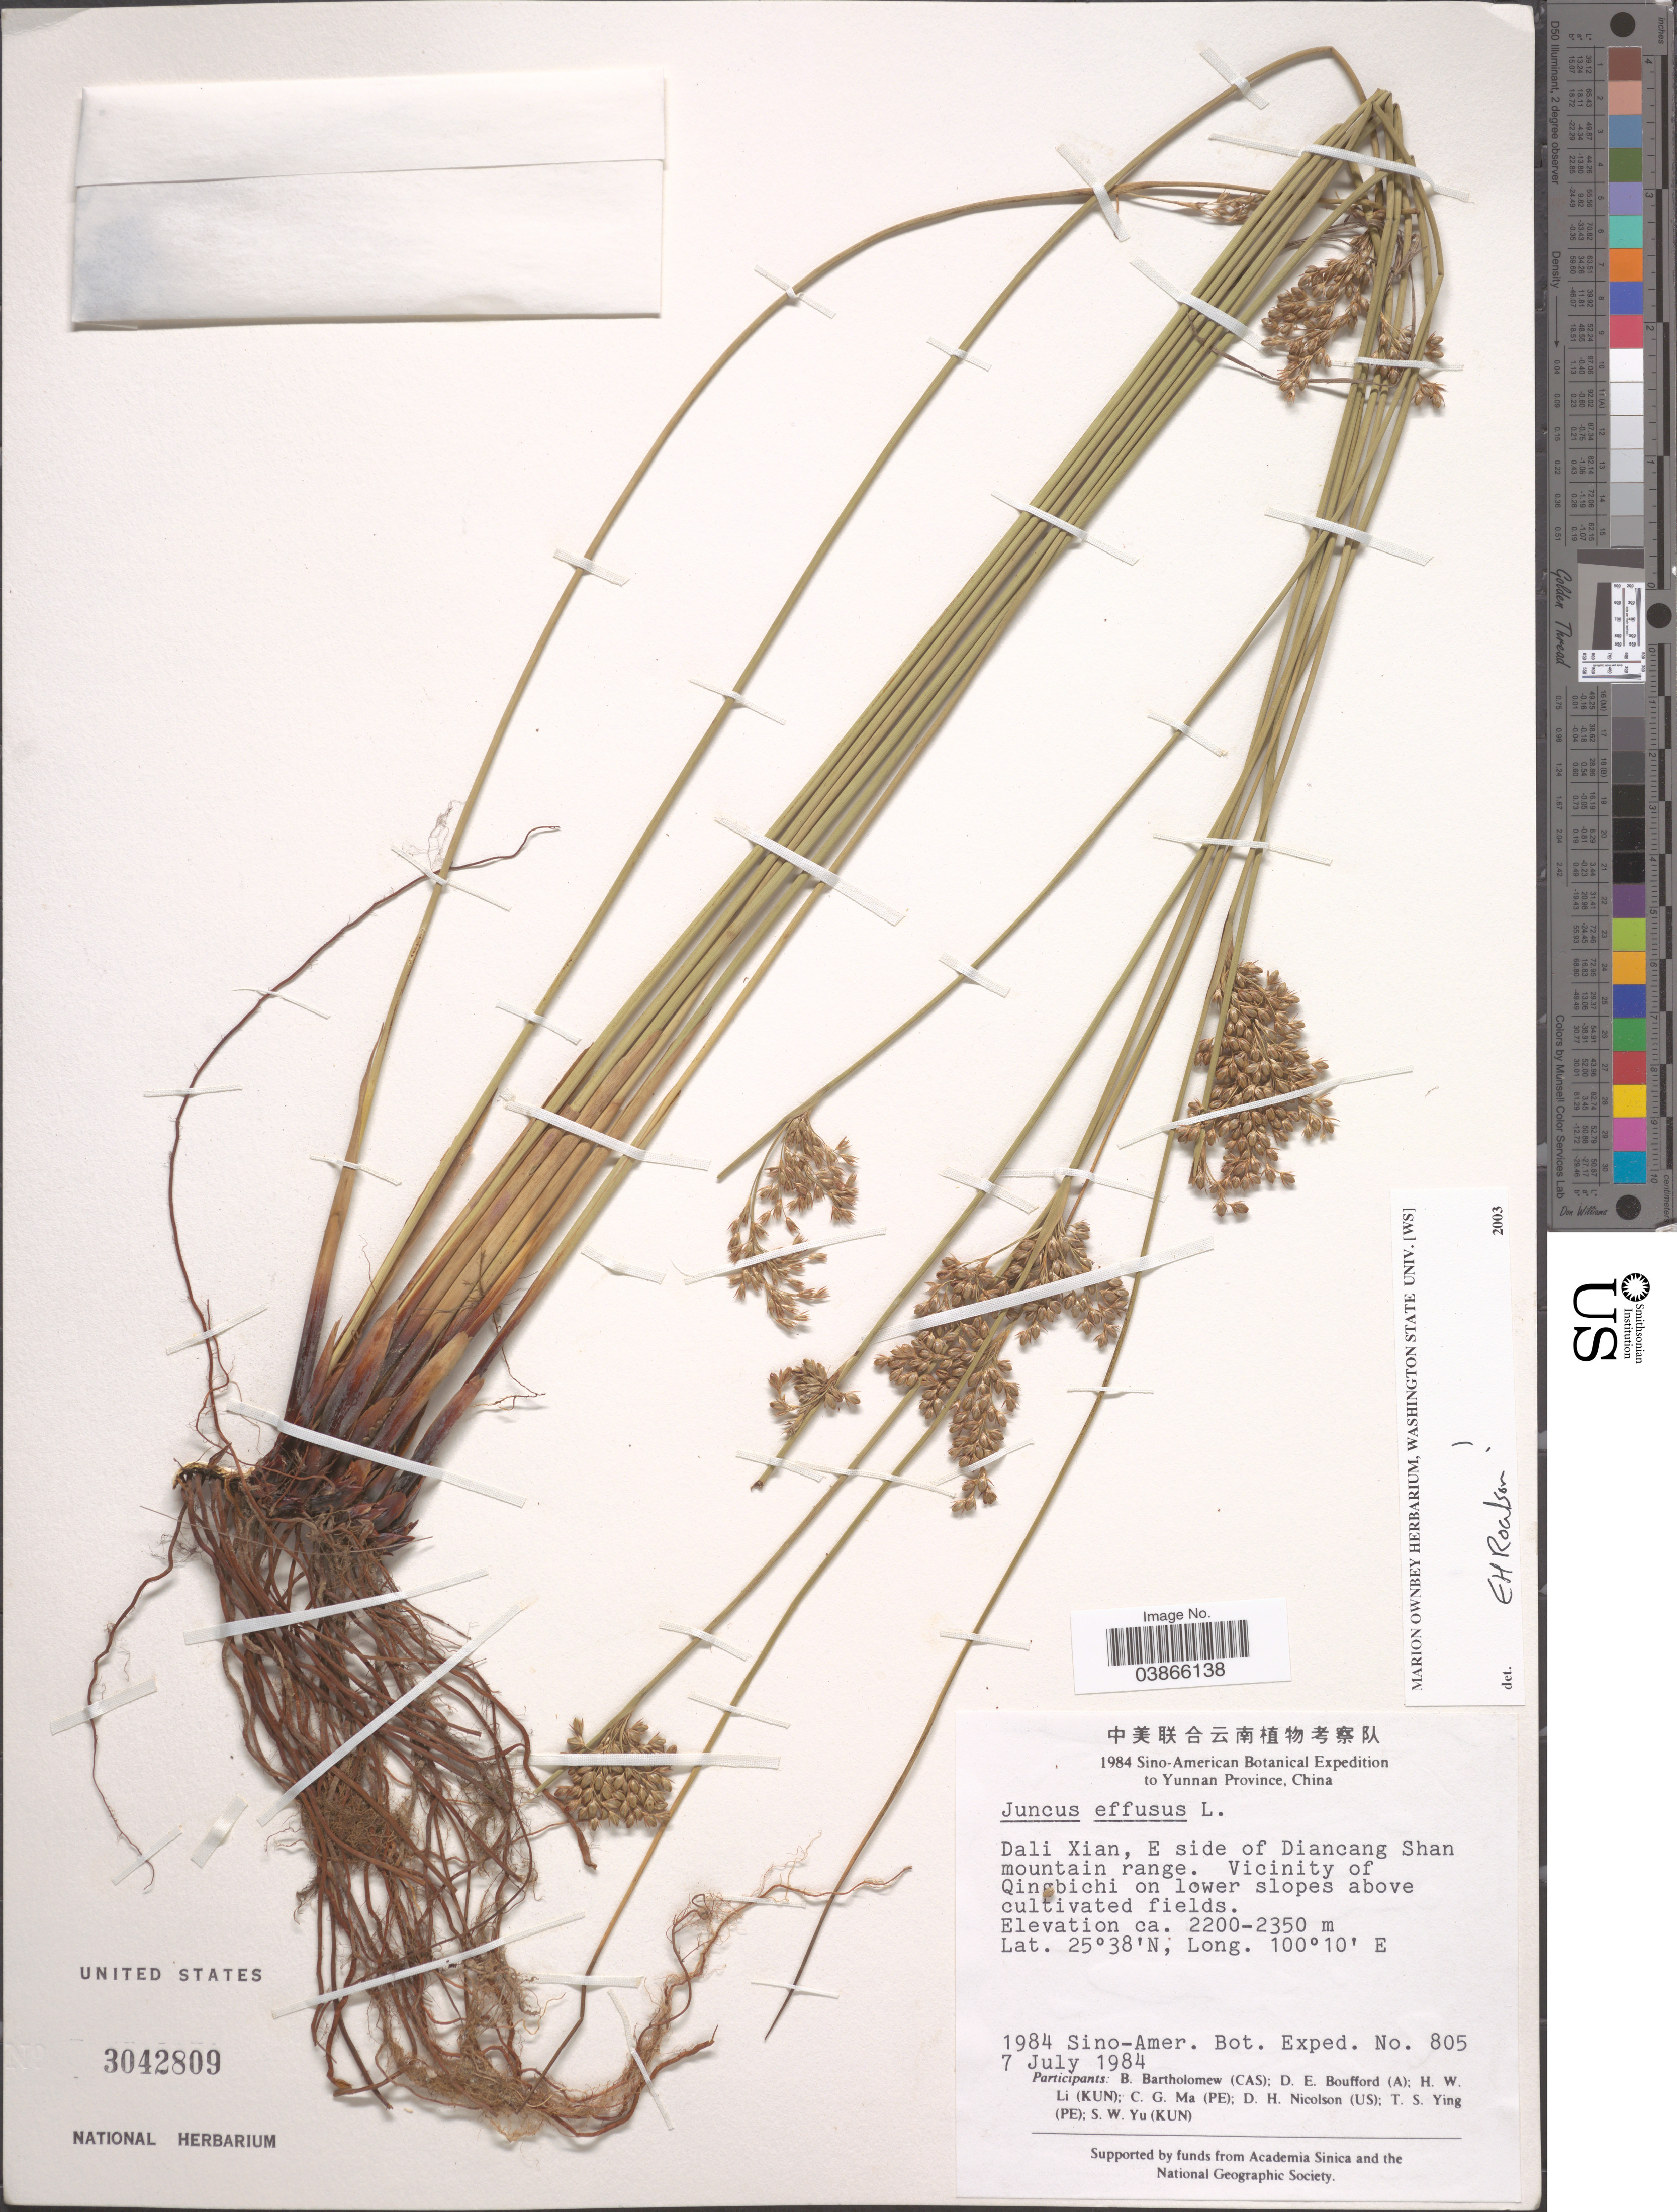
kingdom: Plantae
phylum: Tracheophyta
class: Liliopsida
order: Poales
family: Juncaceae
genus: Juncus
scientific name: Juncus effusus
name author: L.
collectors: Sino-Amer. Bot. Exped. 1984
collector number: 805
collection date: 1984-07-07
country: China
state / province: Yunnan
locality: Dali Xian, E side of Diancang Shan mountain range. Vicinity of Qingbichi on lower slopes above cultivated fields.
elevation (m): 2200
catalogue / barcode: US 3042809